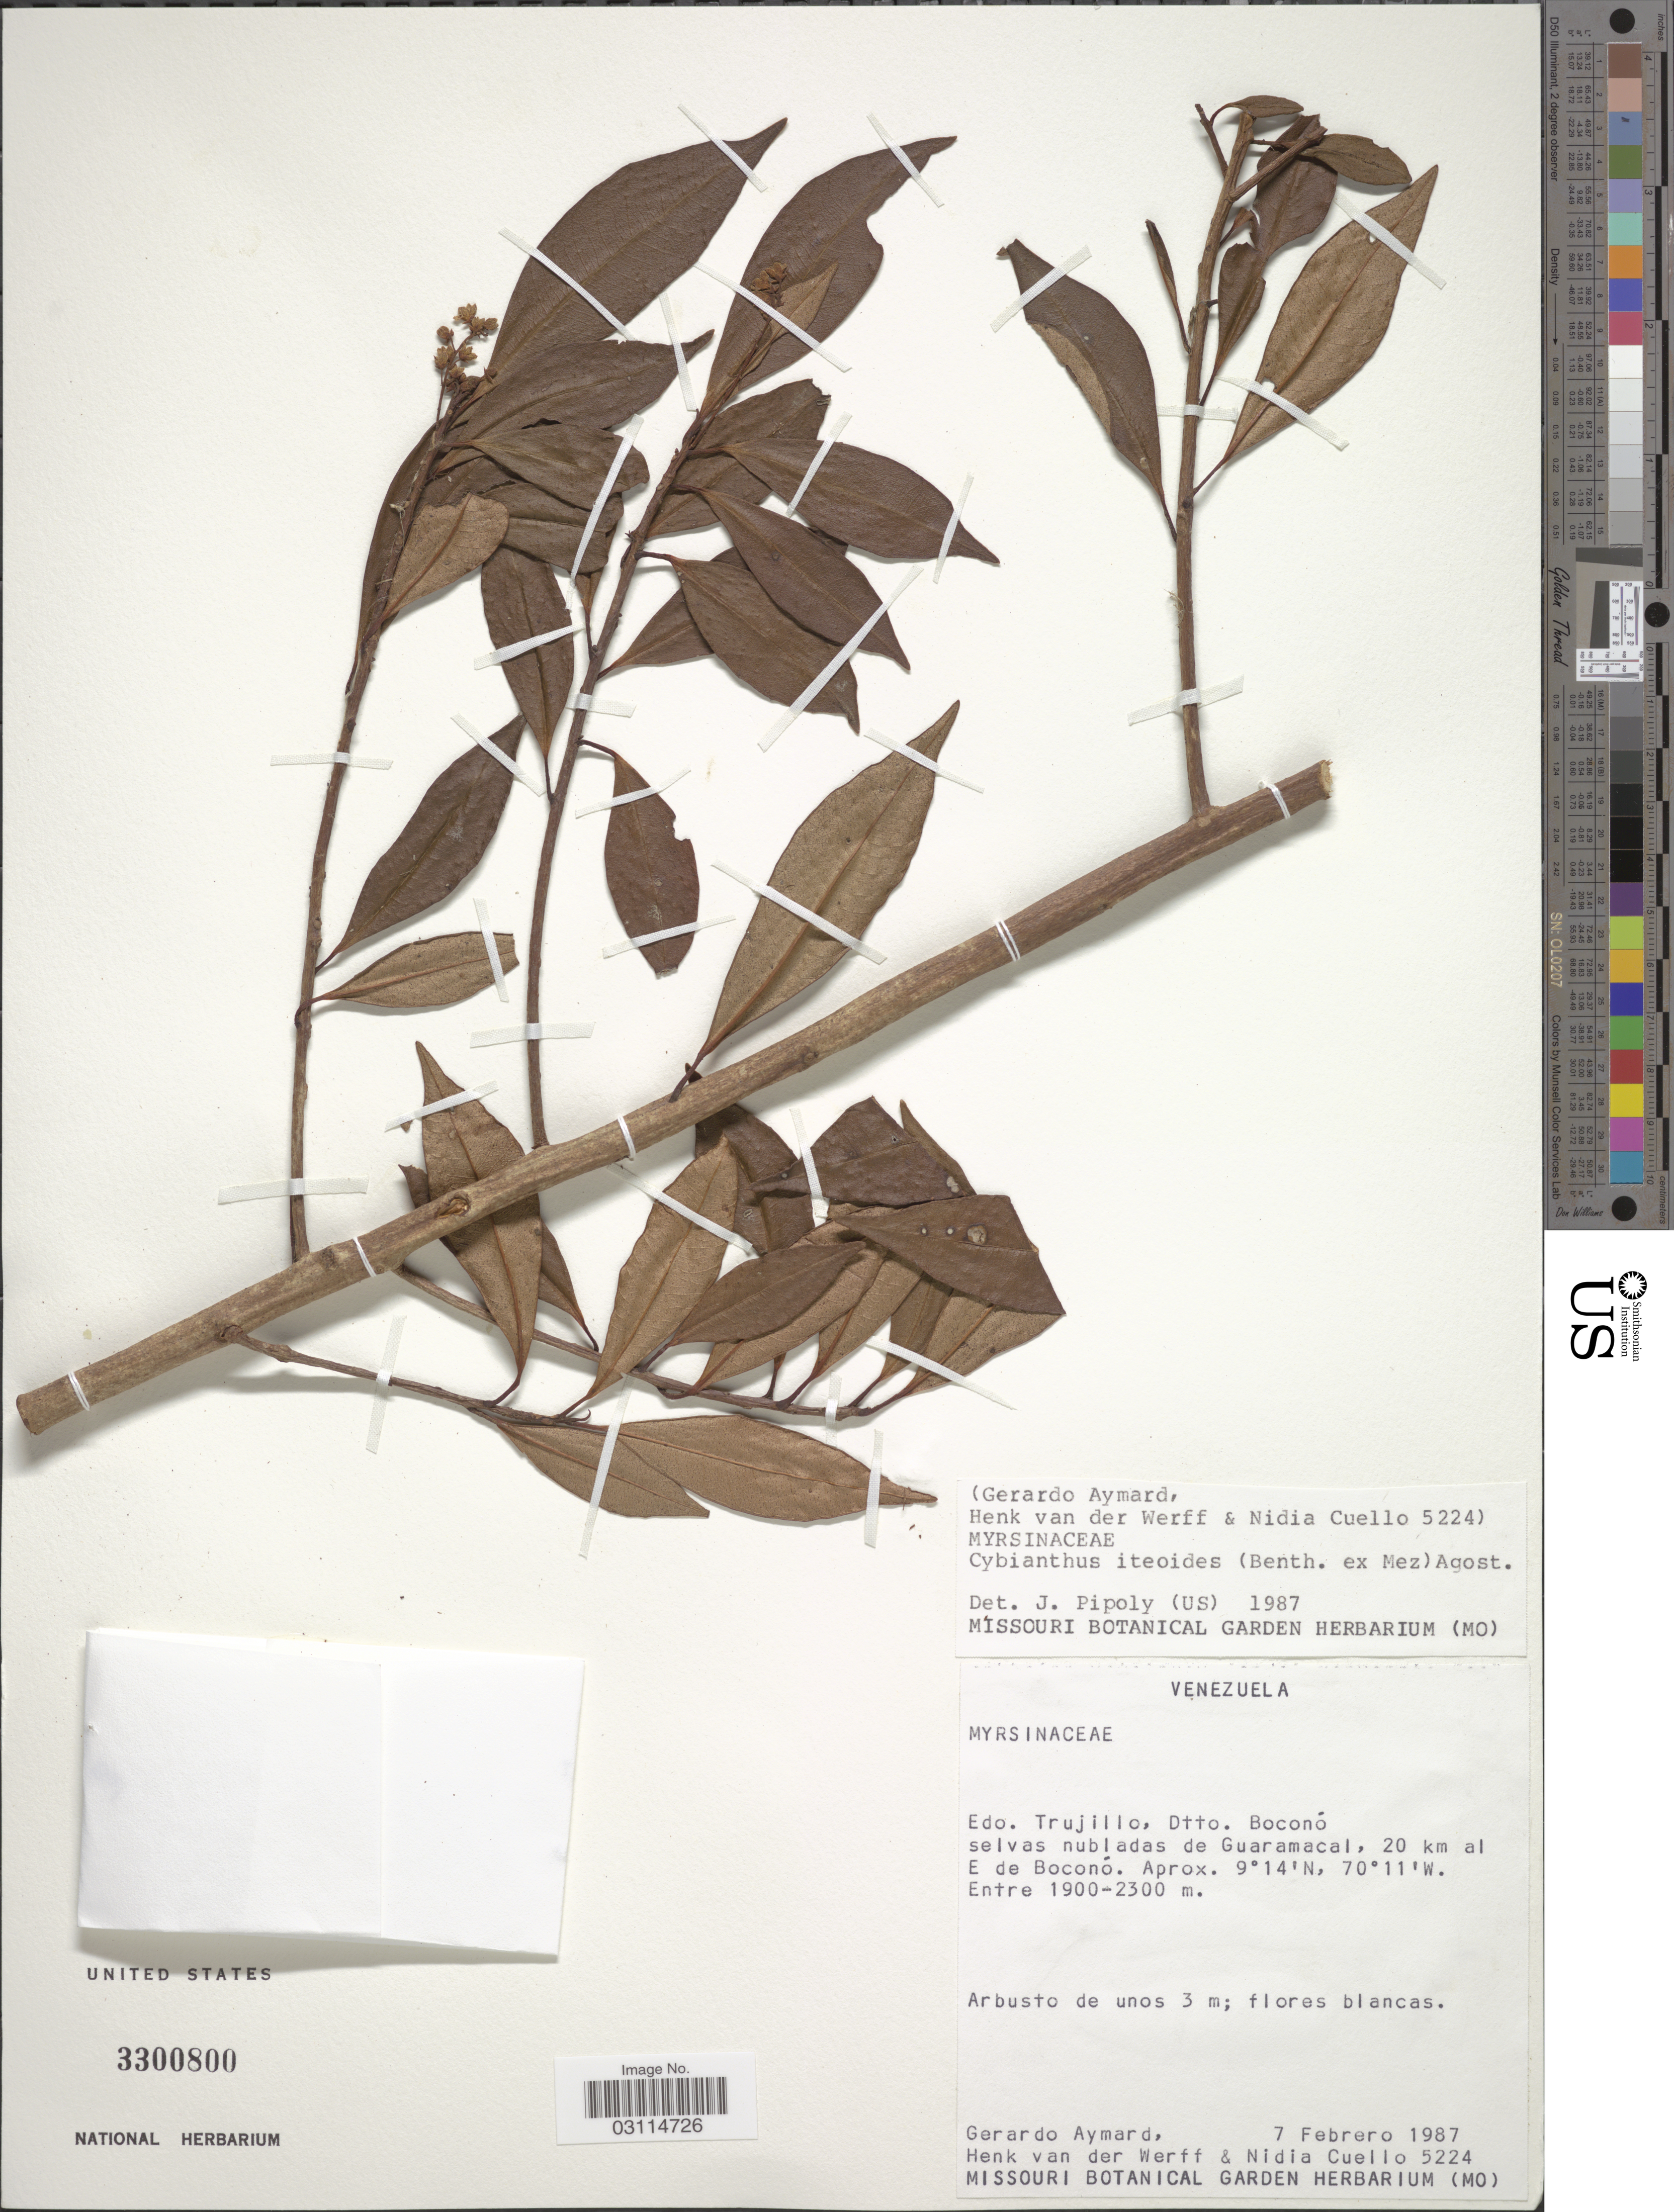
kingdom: Plantae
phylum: Tracheophyta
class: Magnoliopsida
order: Ericales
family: Primulaceae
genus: Cybianthus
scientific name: Cybianthus iteoides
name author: (Benth.) G. Agostini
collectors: G. A. Aymard, H. van der Werff & N. L. Cuello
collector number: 5224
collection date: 1987-02-07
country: Venezuela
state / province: Trujillo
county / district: Boconó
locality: Guaramacal. 20 km E Boconó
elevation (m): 1900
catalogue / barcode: US 3300800